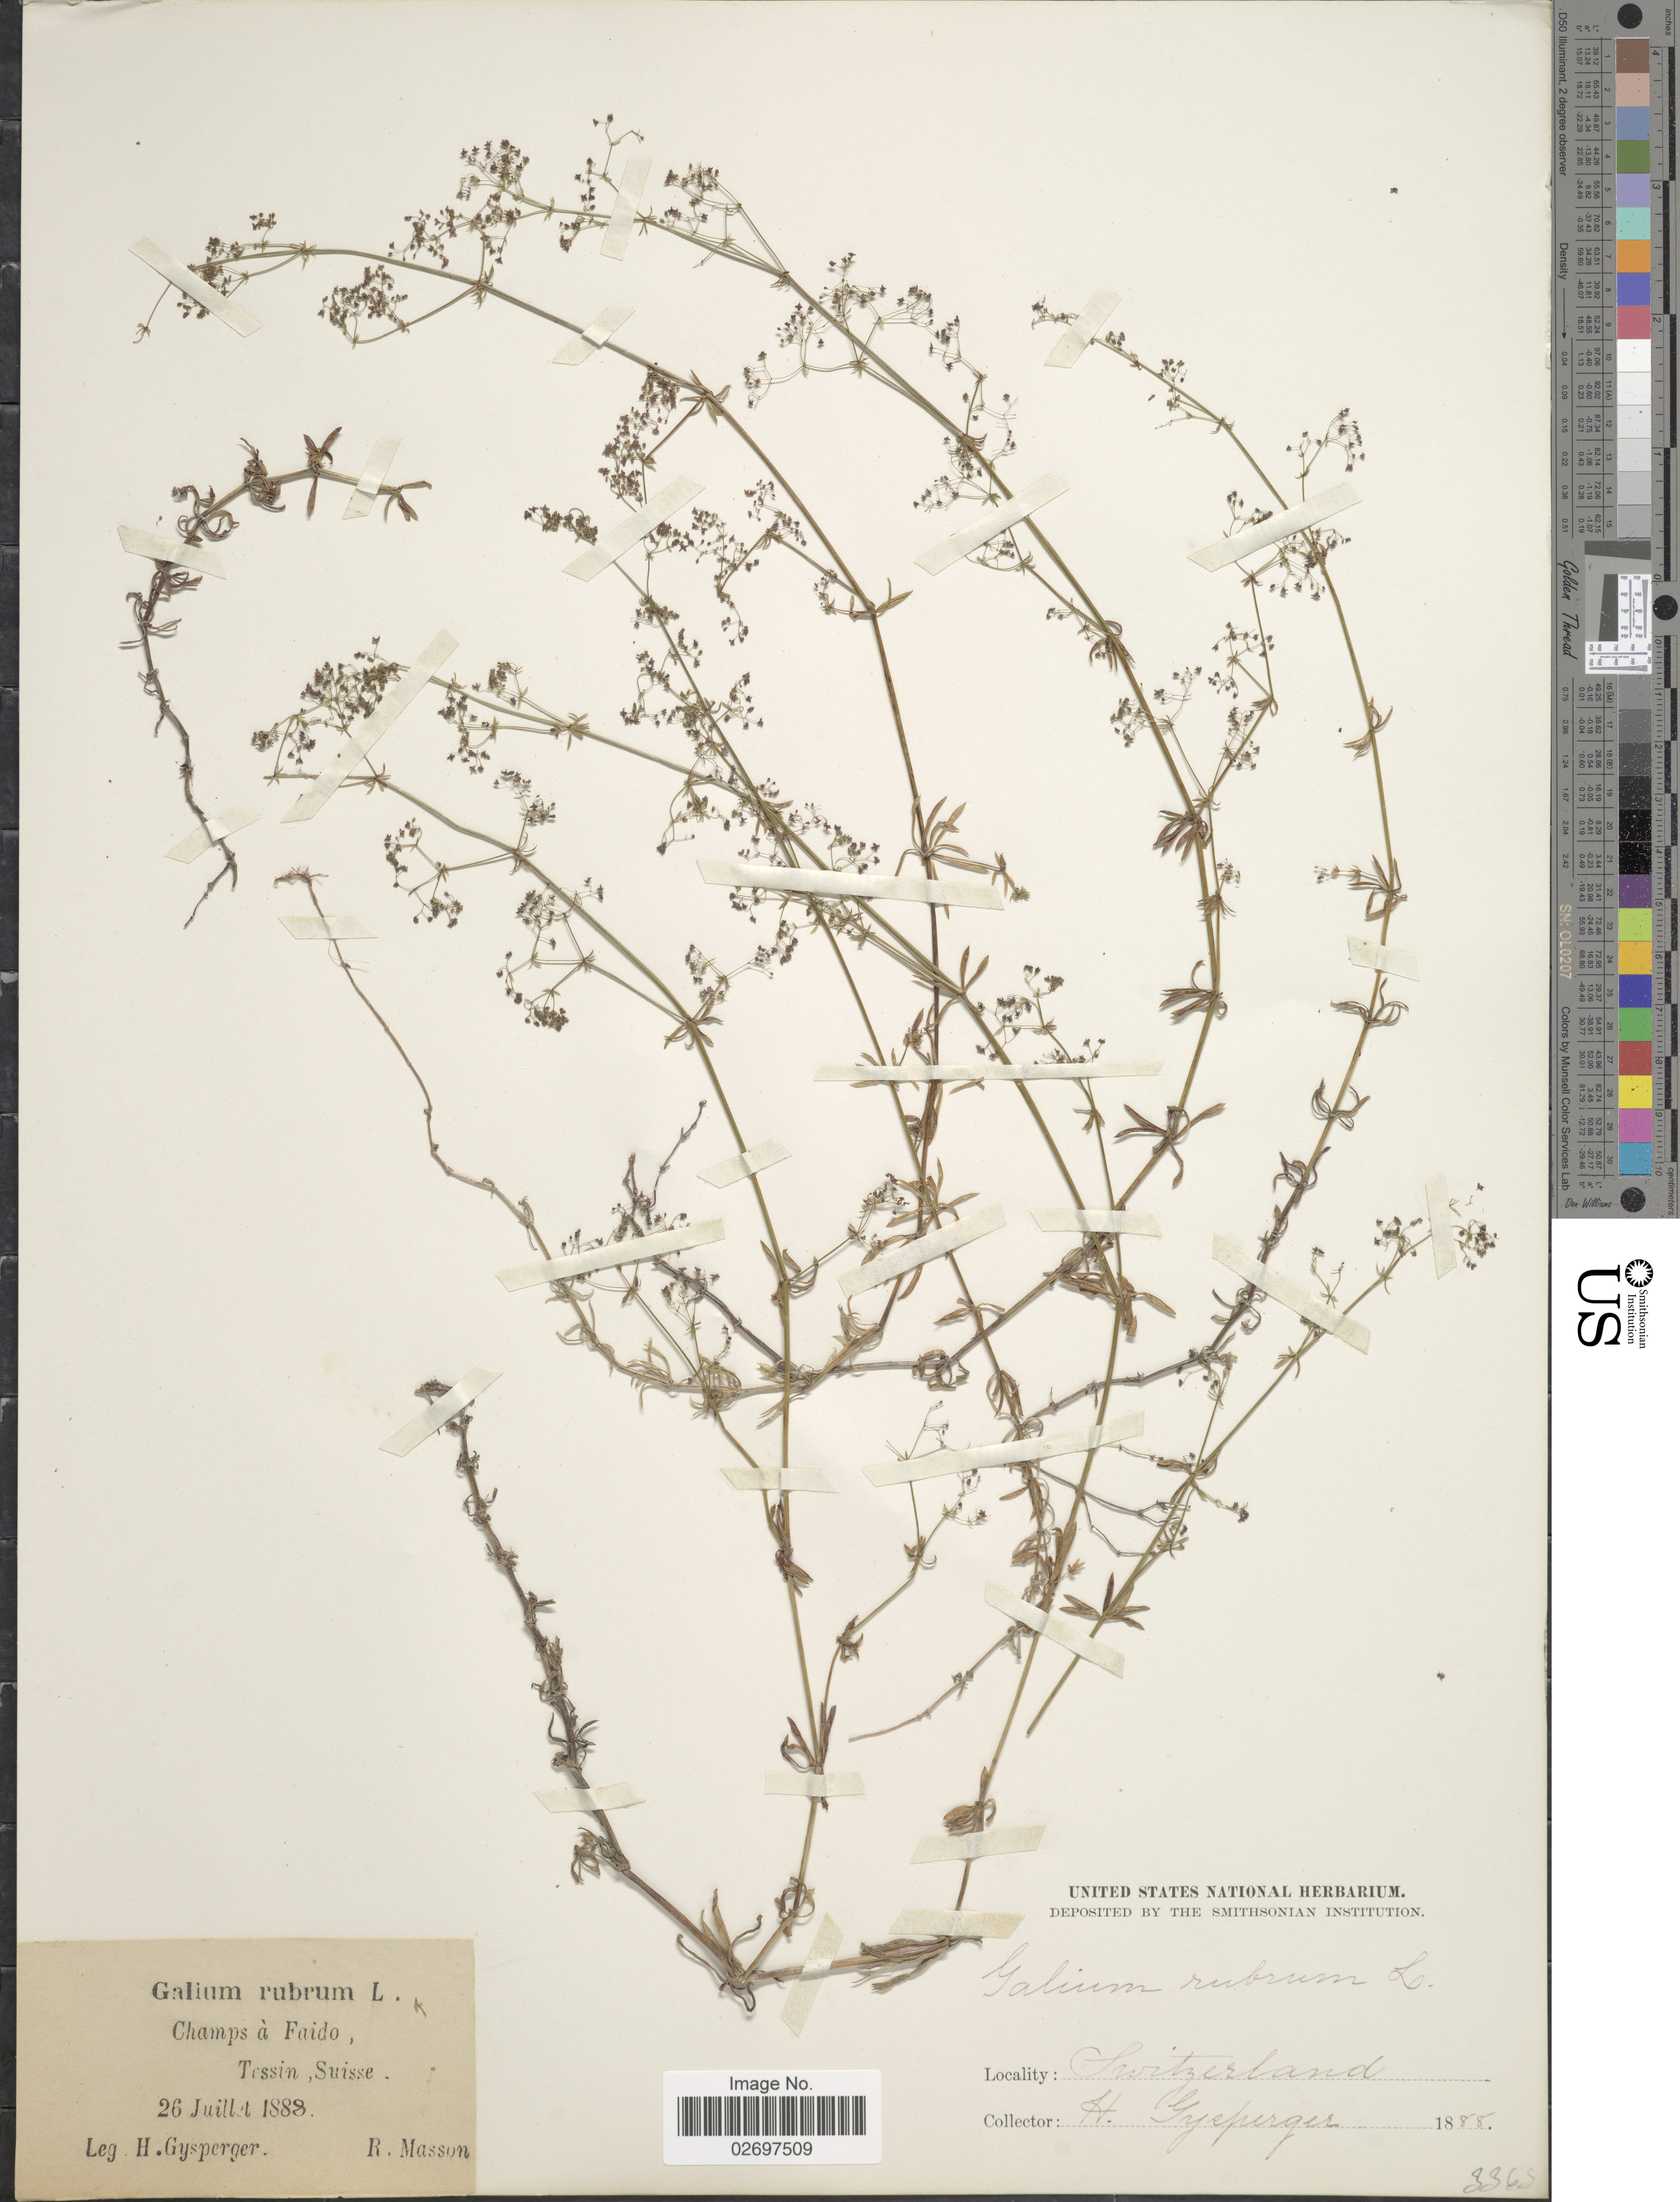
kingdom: Plantae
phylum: Tracheophyta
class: Magnoliopsida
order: Gentianales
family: Rubiaceae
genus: Galium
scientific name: Galium rubrum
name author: L.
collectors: H. Gysperger & R. Masson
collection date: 1888-07-26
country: Switzerland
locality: Champs à Faido, Tessin, Suisse